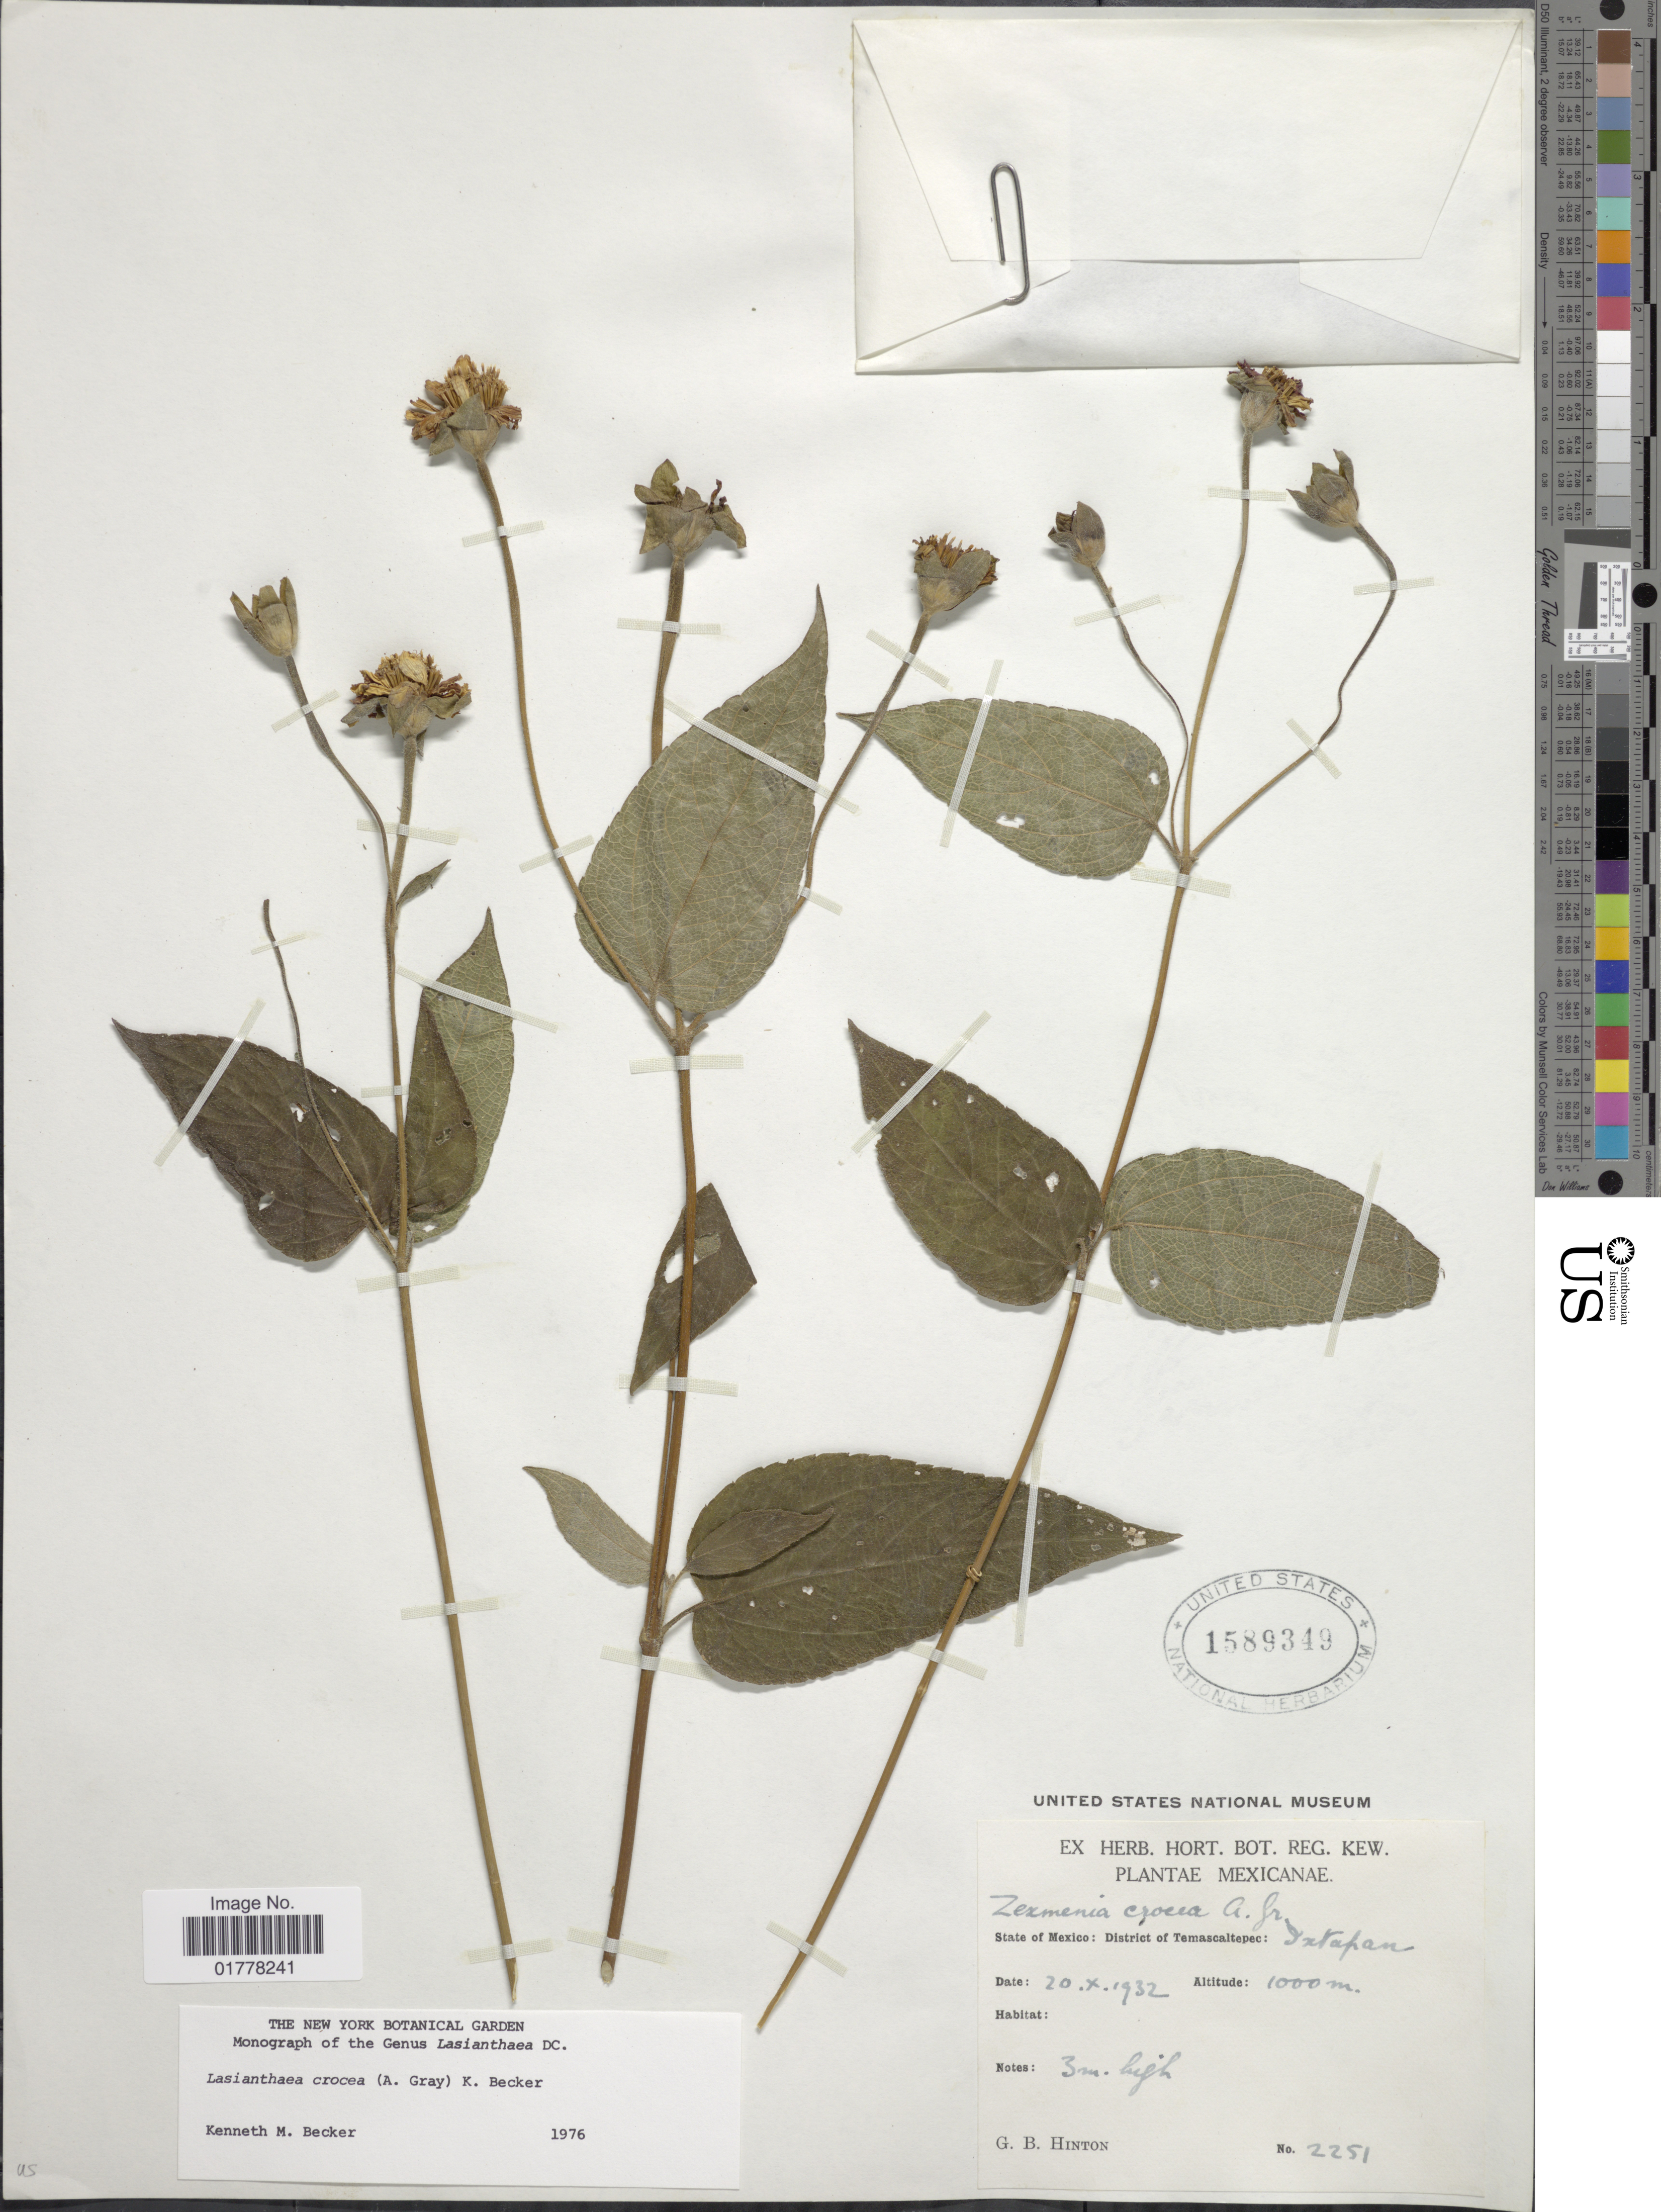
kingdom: Plantae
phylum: Tracheophyta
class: Magnoliopsida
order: Asterales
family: Asteraceae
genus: Lasianthaea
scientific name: Lasianthaea crocea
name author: (A. Gray) K.M. Becker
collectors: G. B. Hinton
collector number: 2251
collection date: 1932-10-20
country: Mexico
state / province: México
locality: State of Mexico: District of Temascaltepec: Ixtapan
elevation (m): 1000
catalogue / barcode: US 1589349